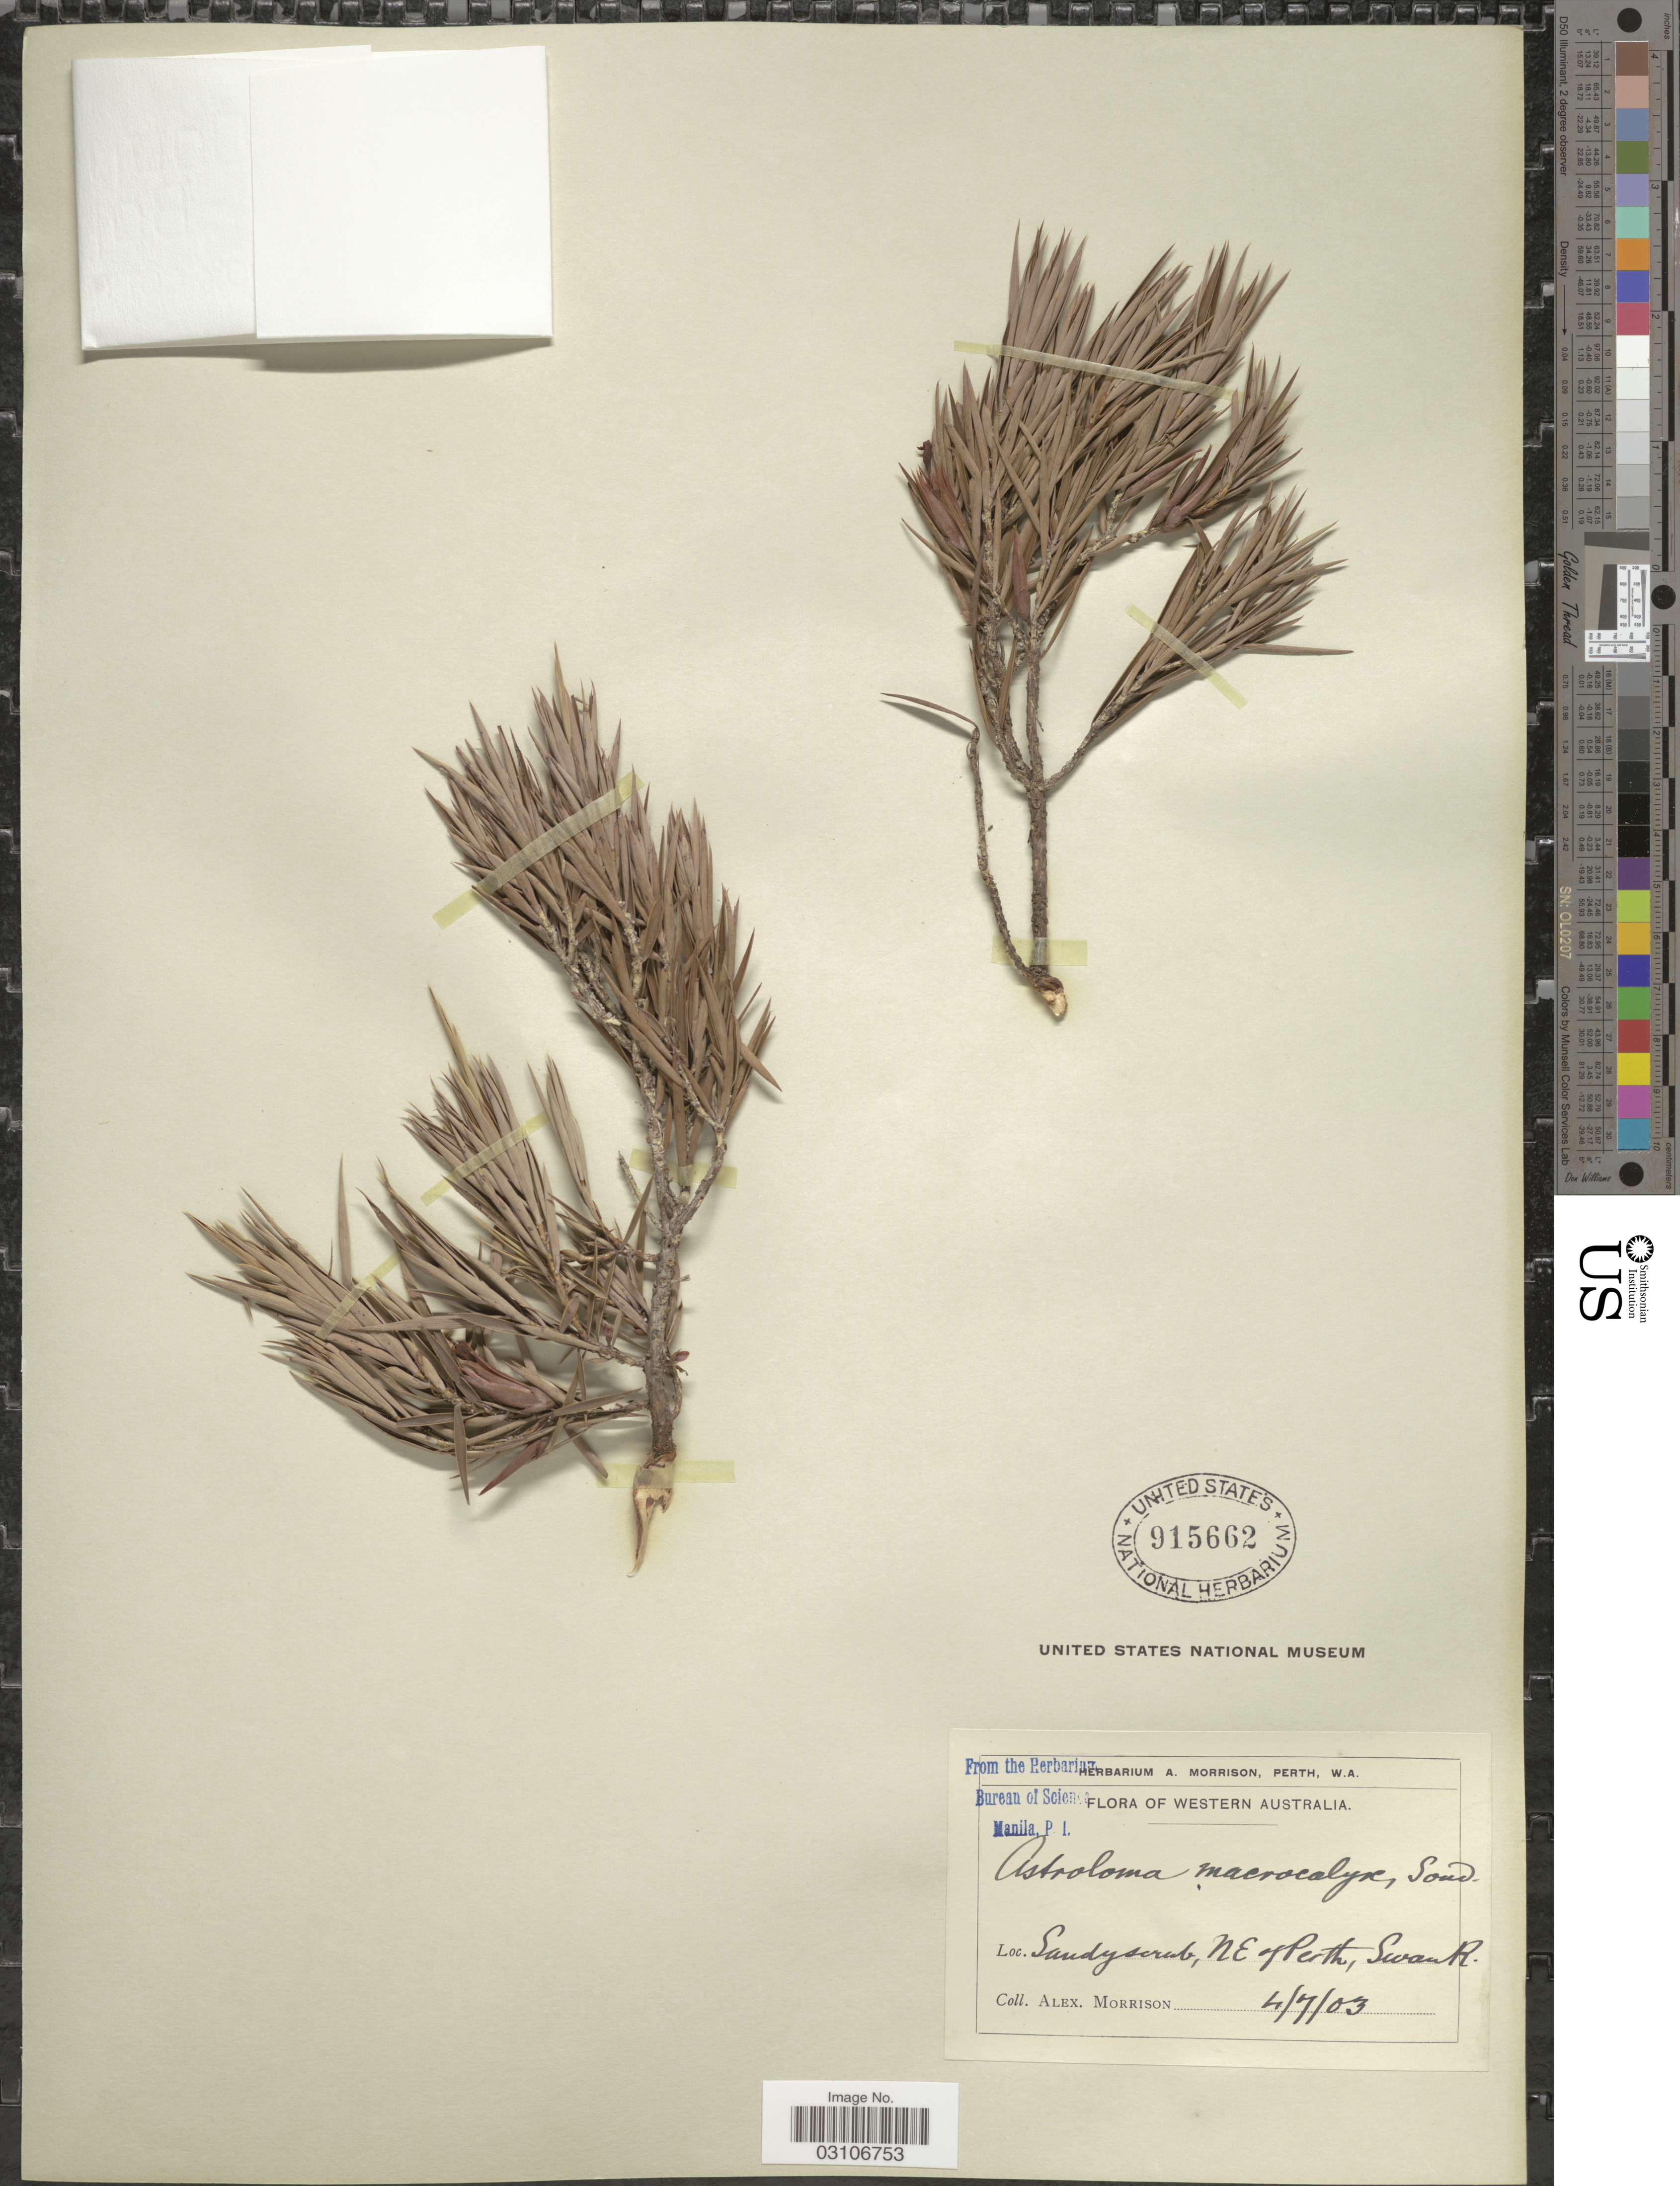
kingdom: Plantae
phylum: Tracheophyta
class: Magnoliopsida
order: Ericales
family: Ericaceae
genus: Astroloma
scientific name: Astroloma macrocalyx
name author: Sond.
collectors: A. Morrison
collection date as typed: Transcribed d/m/y: 4/7/3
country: Australia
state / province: Western Australia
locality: NE of Perth, Swan R.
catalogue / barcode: US 915662